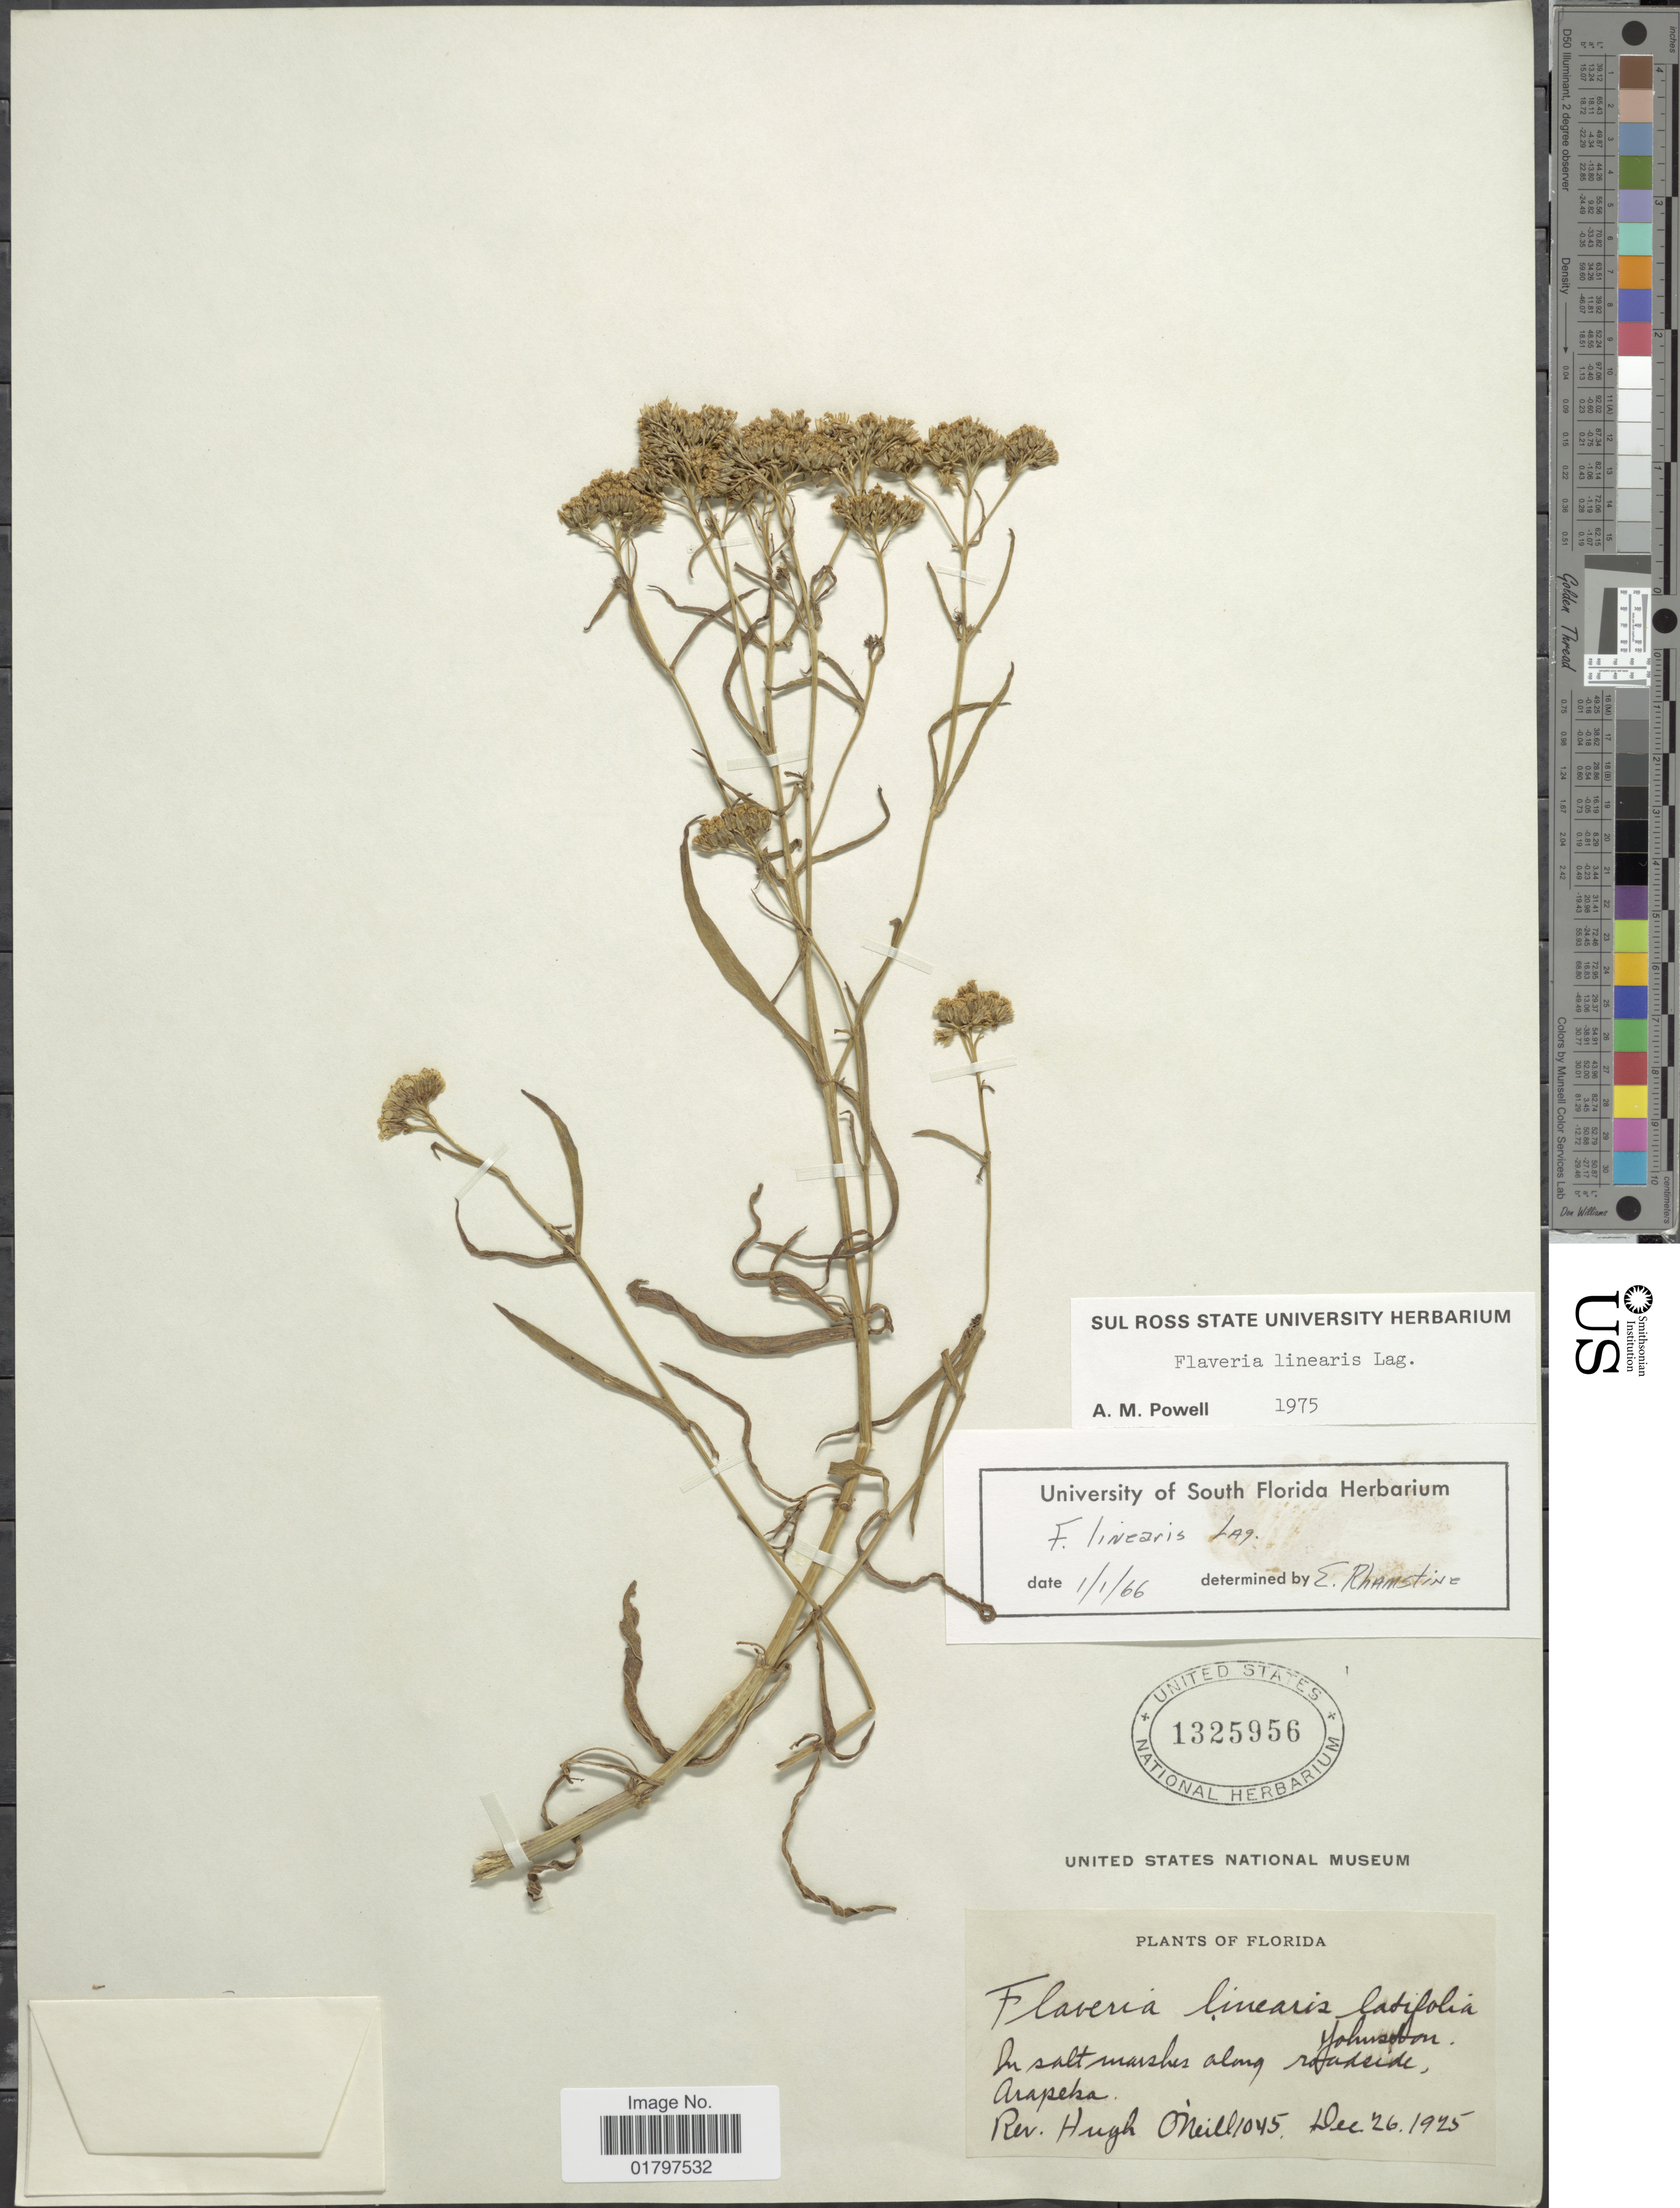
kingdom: Plantae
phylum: Tracheophyta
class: Magnoliopsida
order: Asterales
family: Asteraceae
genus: Flaveria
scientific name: Flaveria linearis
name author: Lag.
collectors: H. O'Neill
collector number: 1045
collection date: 1926-12-26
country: United States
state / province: Florida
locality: In salt marshes along roadside, Aripeka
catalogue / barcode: US 1325956